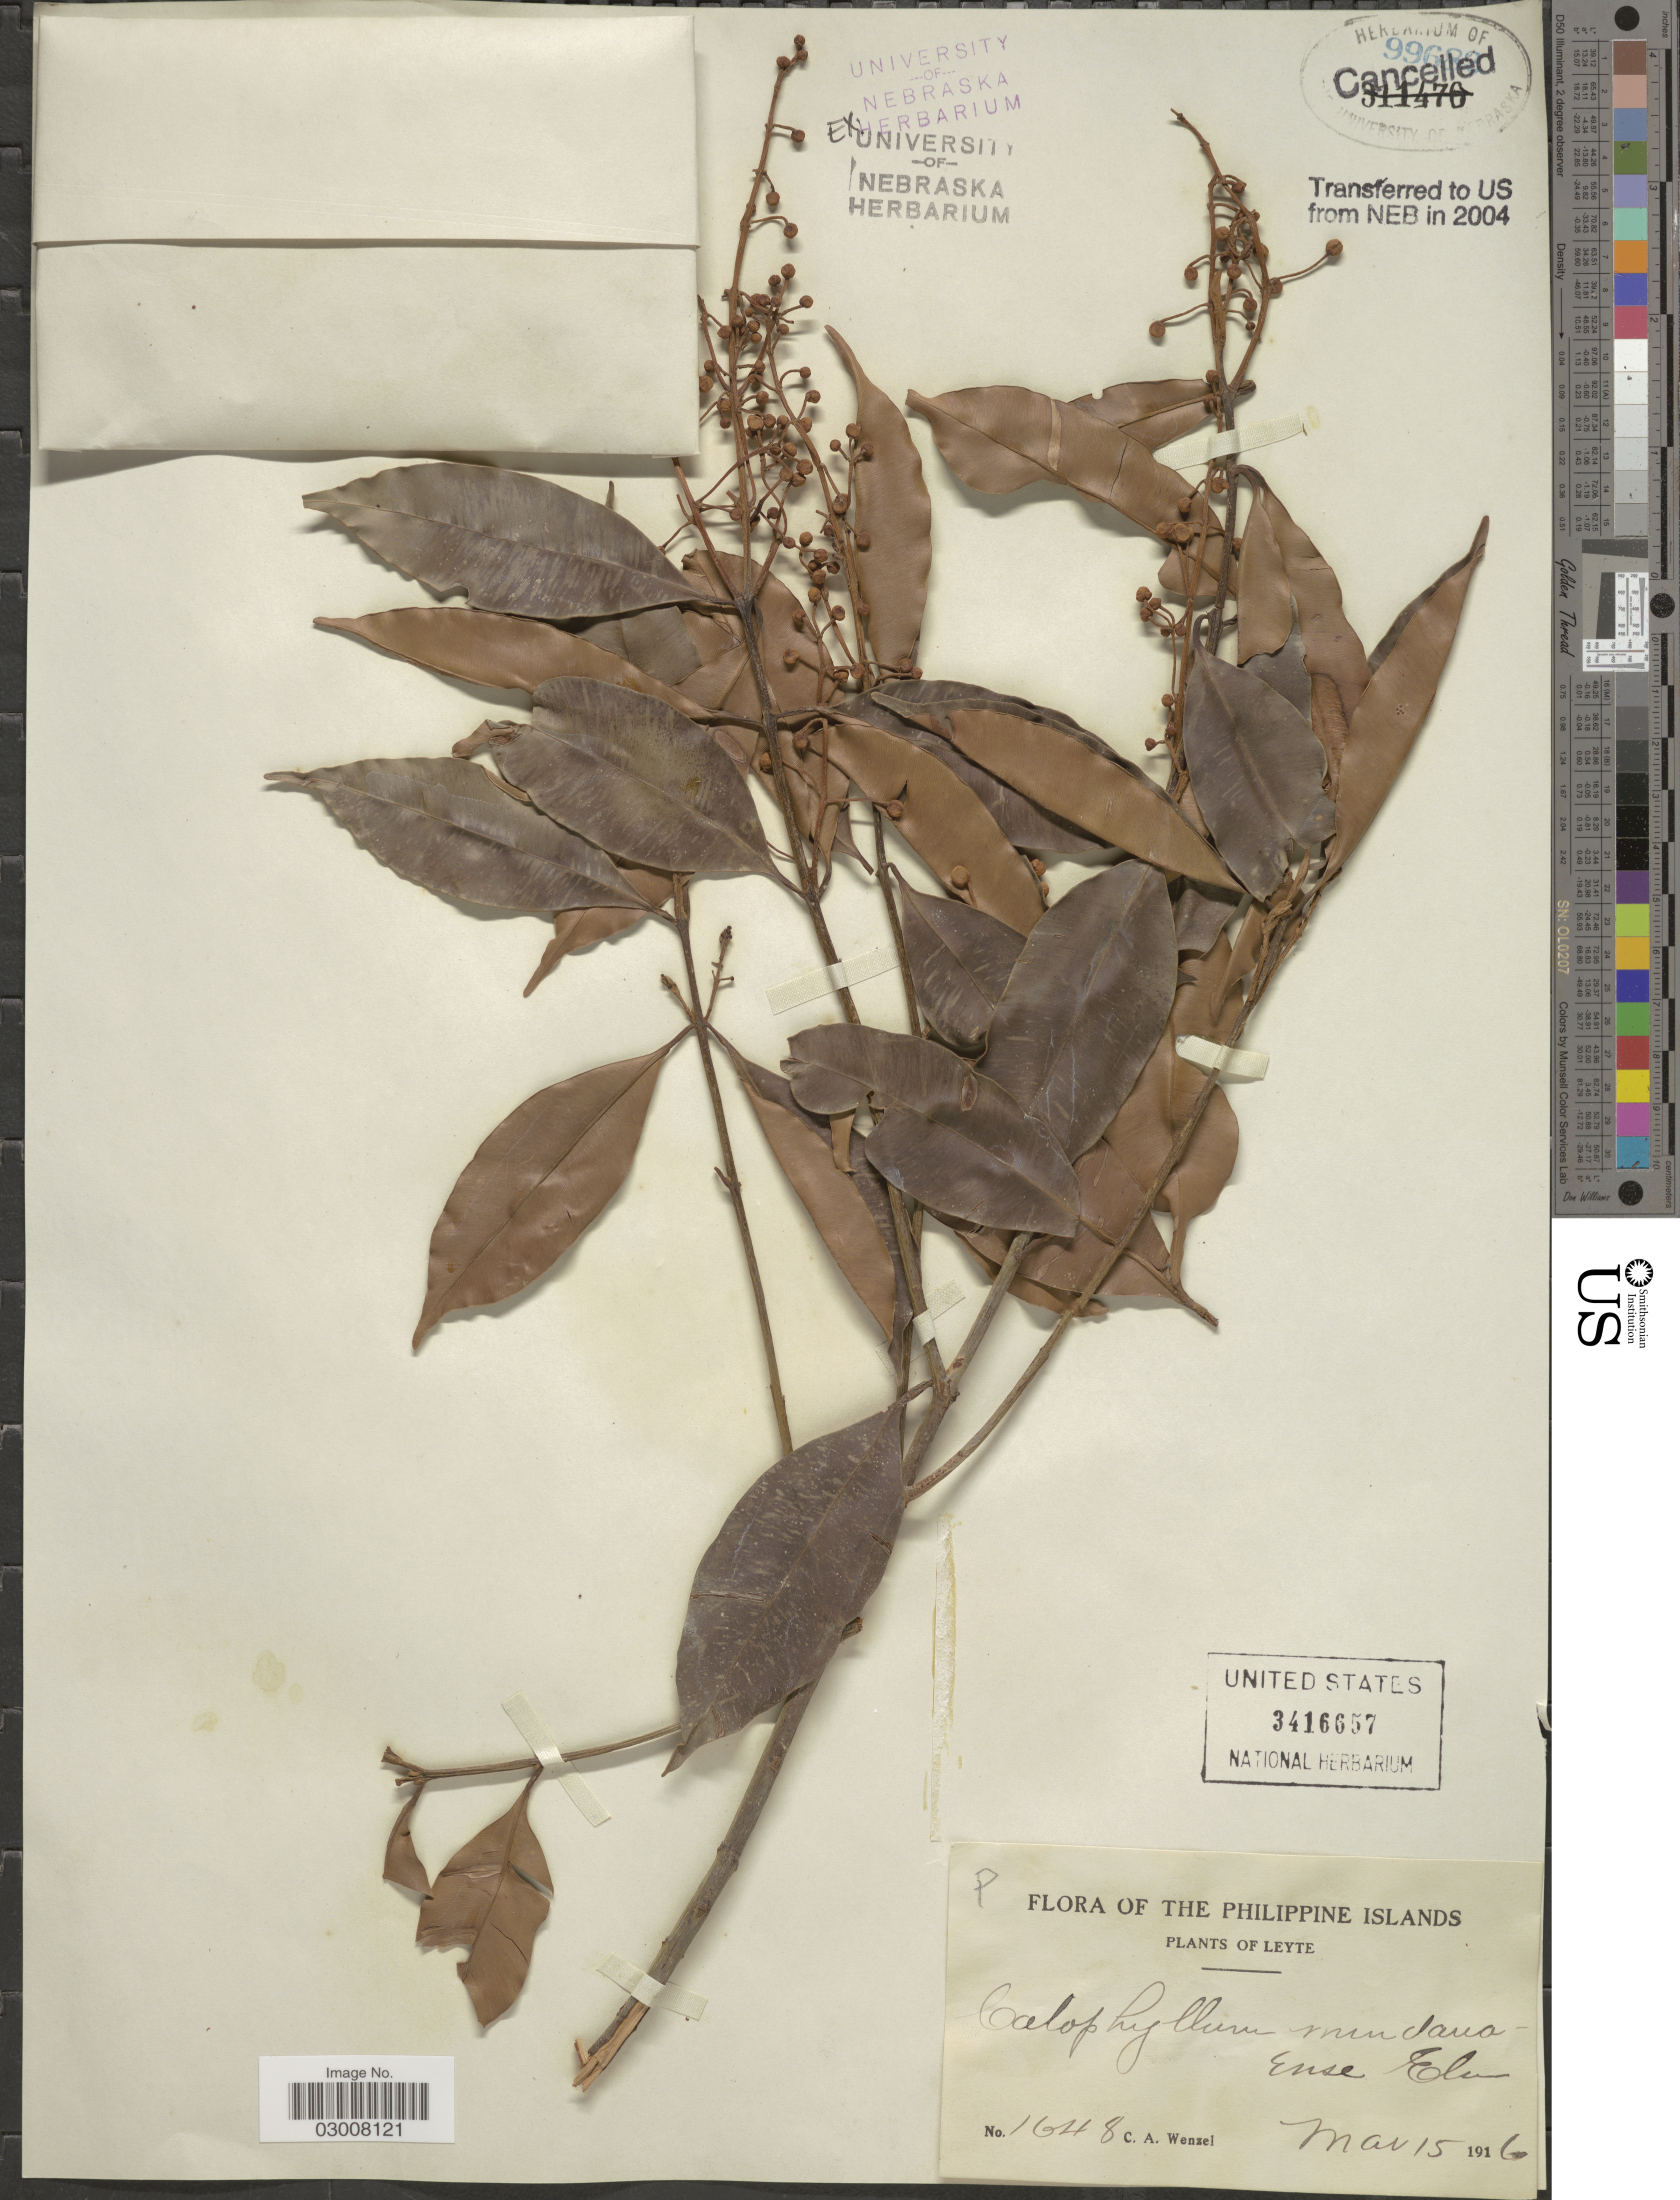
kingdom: Plantae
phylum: Tracheophyta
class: Magnoliopsida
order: Malpighiales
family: Calophyllaceae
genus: Calophyllum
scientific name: Calophyllum blancoi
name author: Planch. & Triana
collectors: C. Wenzel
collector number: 1648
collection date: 1916-03-15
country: Philippines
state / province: Eastern Visayas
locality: Leyte.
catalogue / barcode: US 3416657